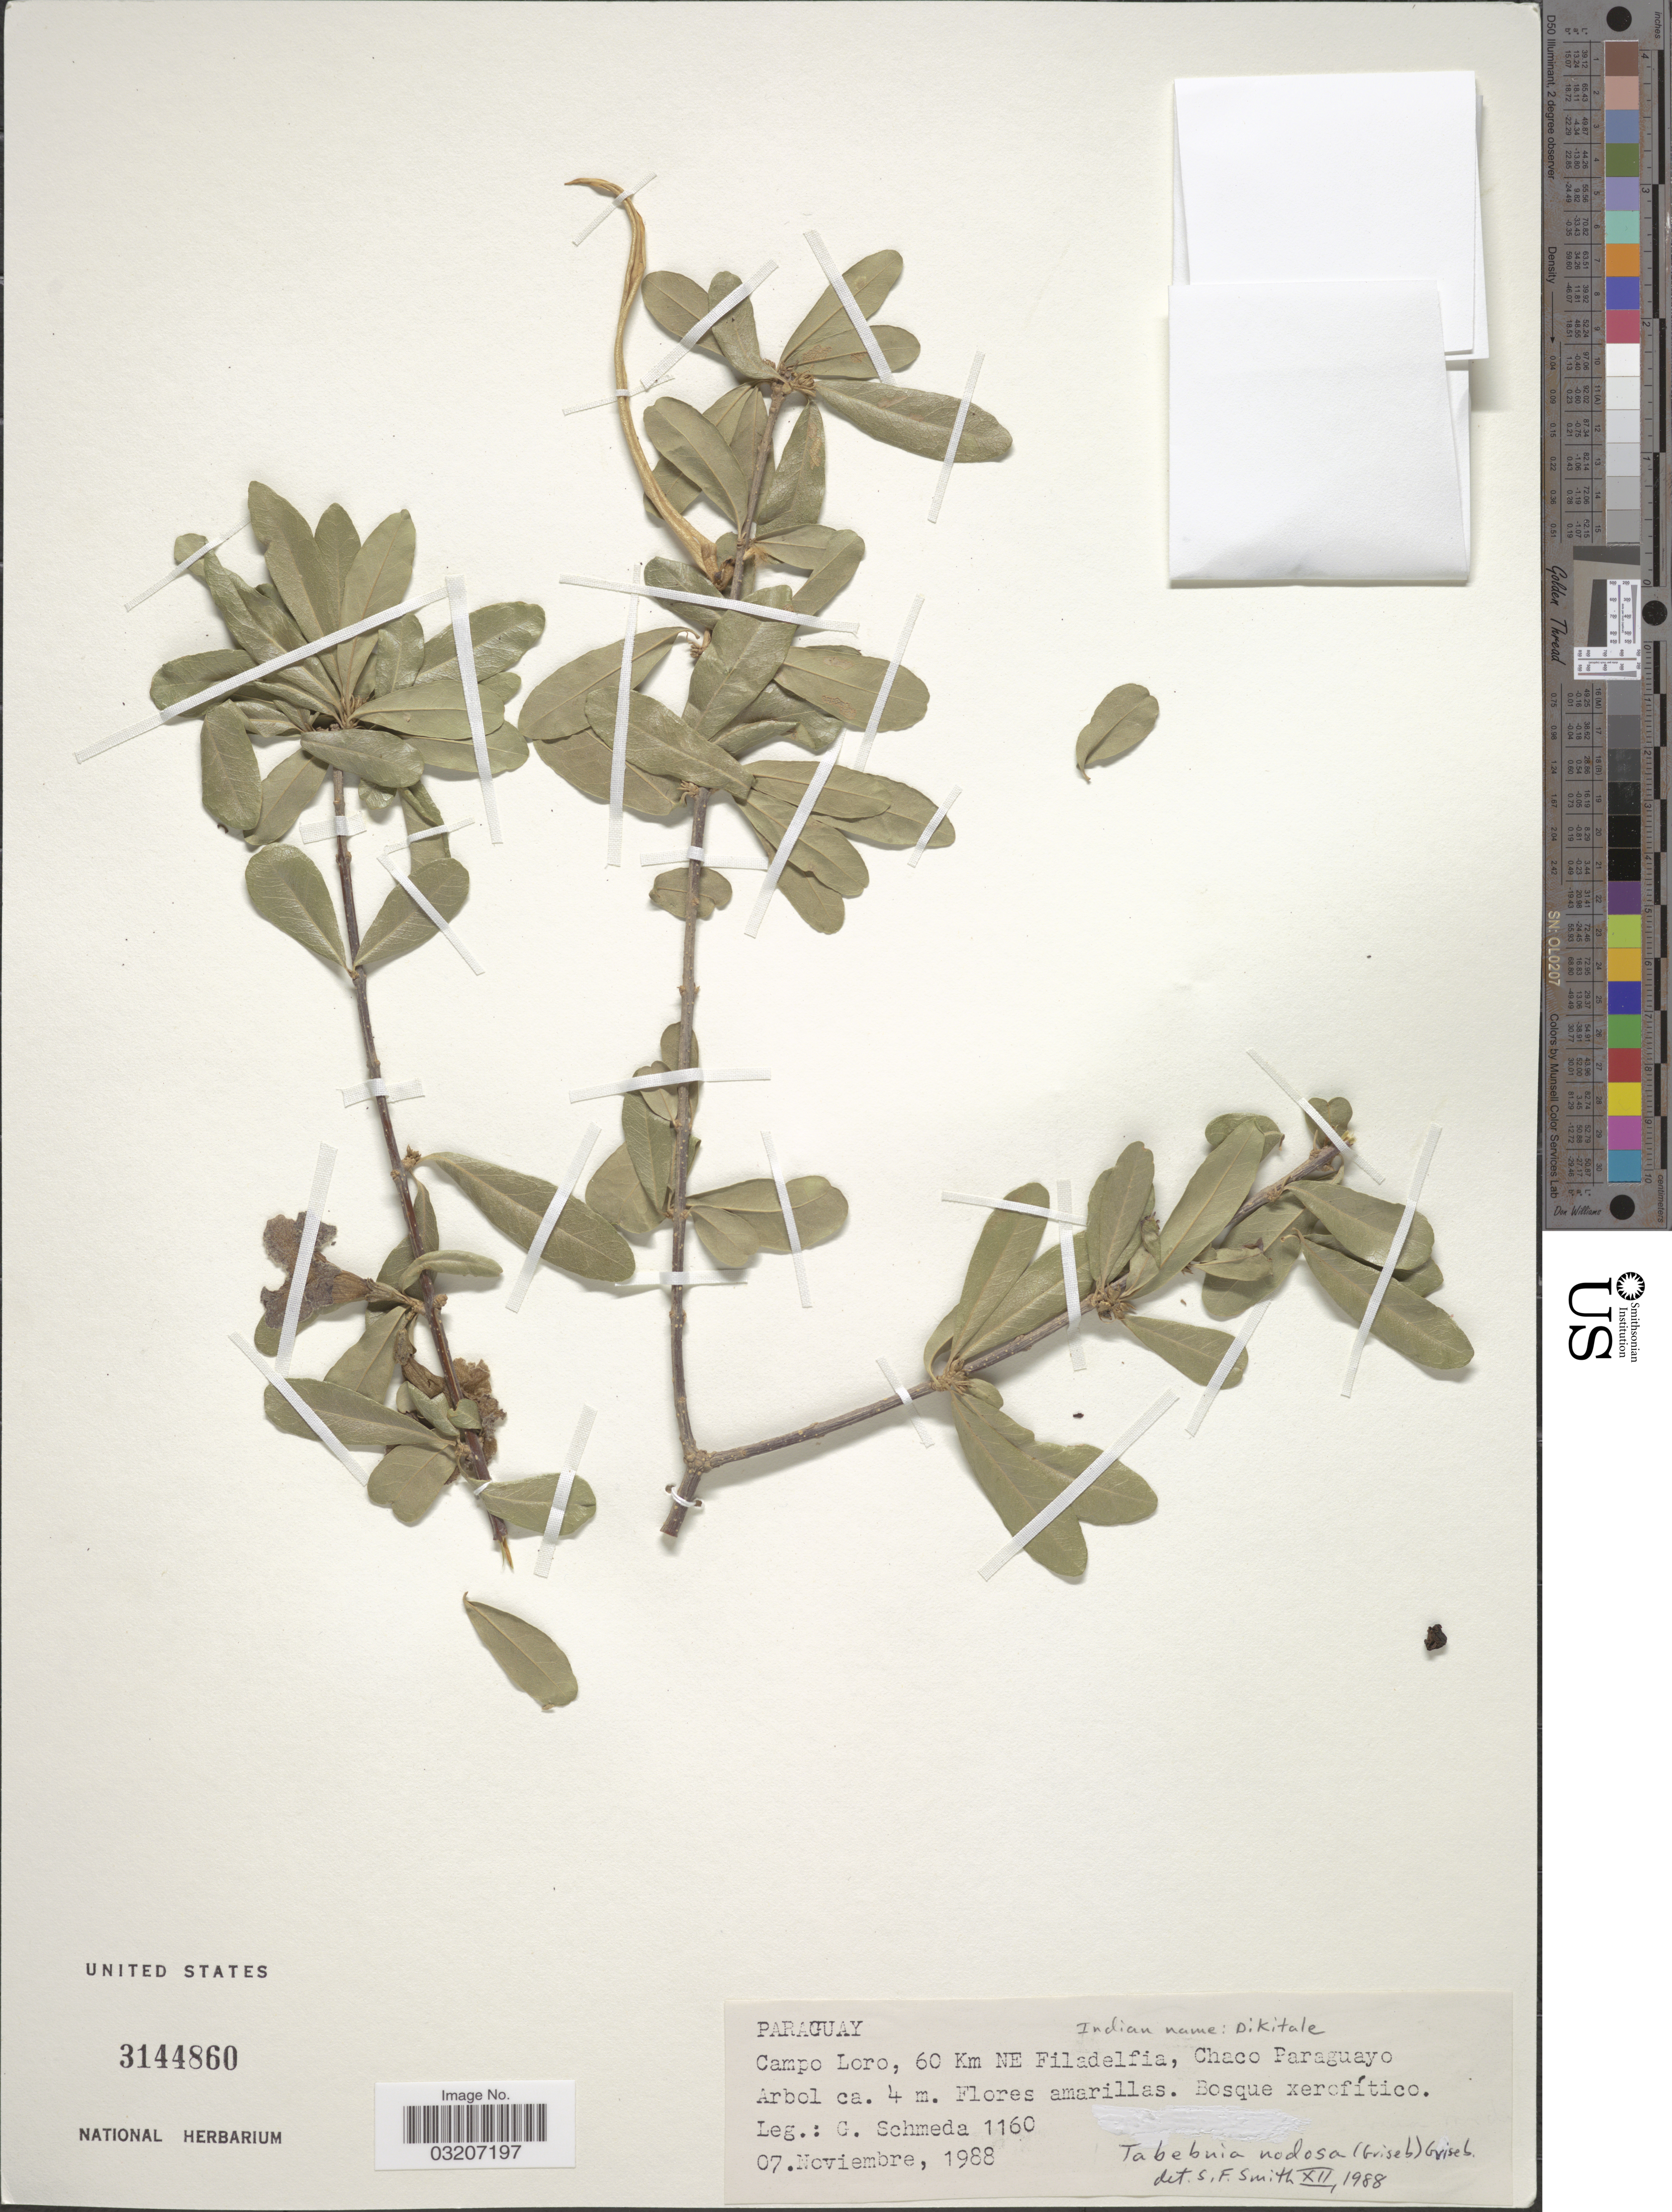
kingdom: Plantae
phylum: Tracheophyta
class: Magnoliopsida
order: Lamiales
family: Bignoniaceae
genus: Tabebuia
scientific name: Tabebuia nodosa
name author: (Griseb.) Griseb.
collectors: G. Schmeda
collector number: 1160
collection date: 1988-11-07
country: Paraguay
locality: Campo Loro, 60 Km NE Filadelfia, Chaco Paraguayo.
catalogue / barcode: US 3144860